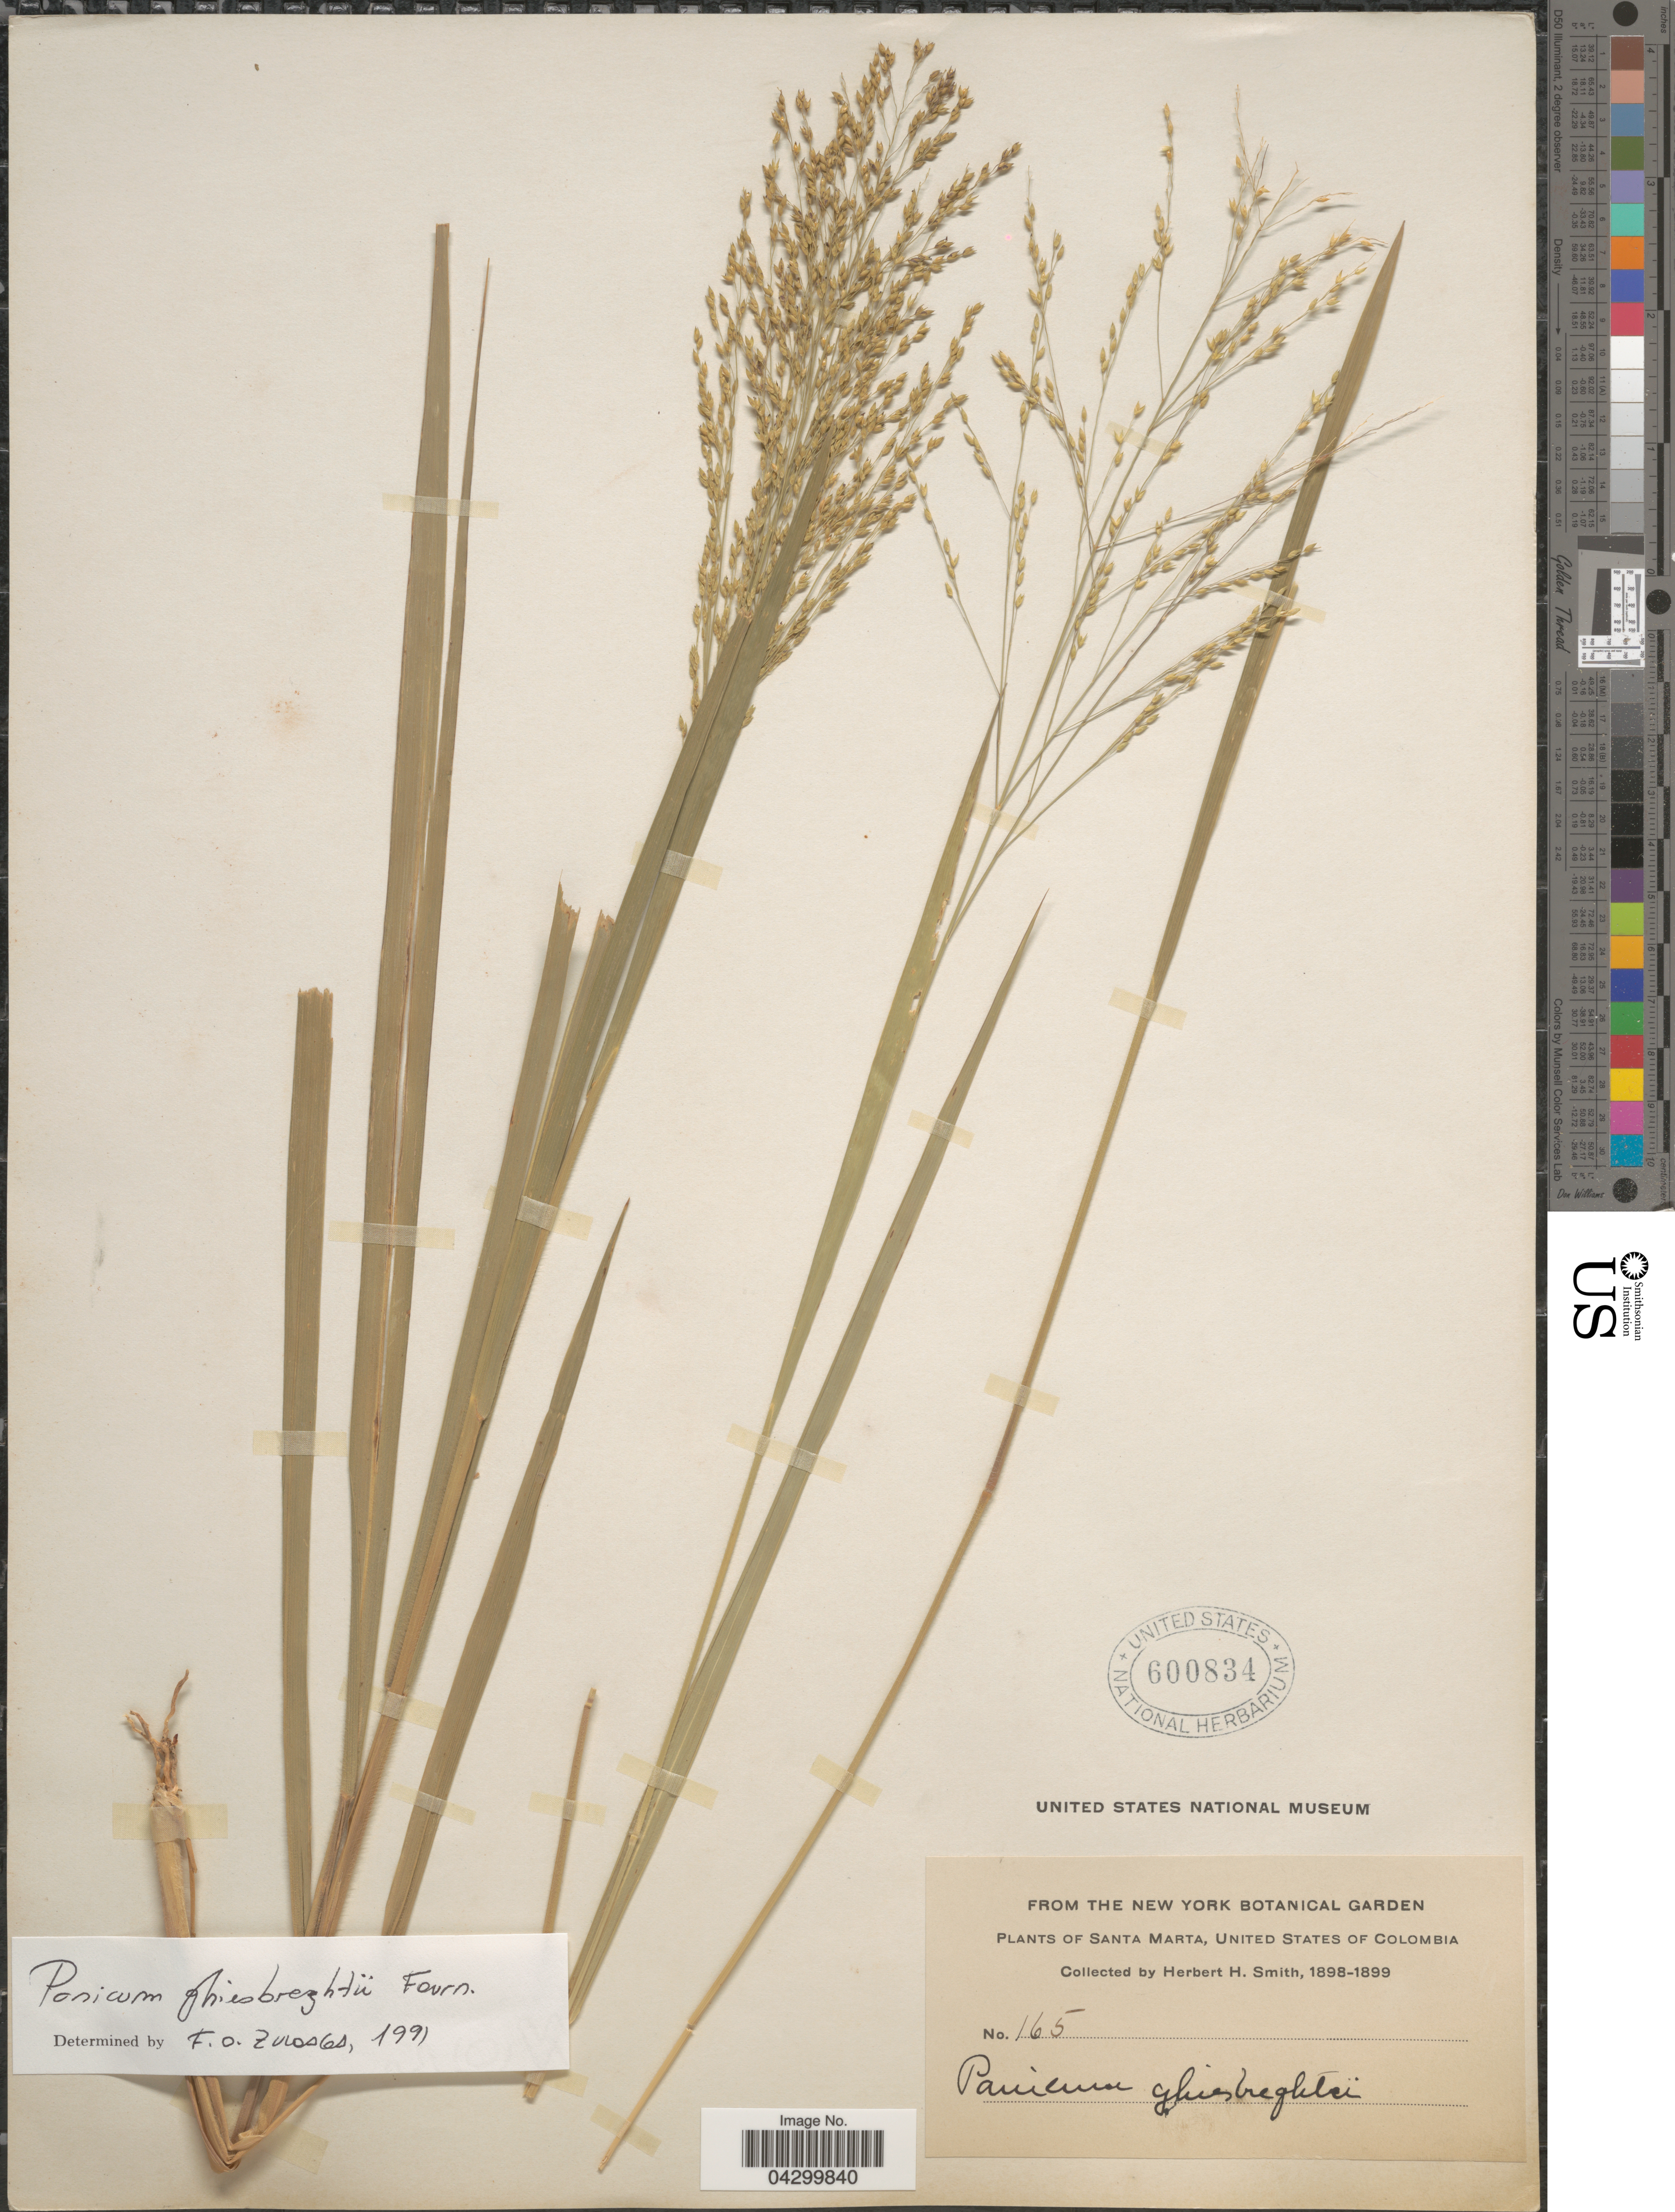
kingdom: Plantae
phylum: Tracheophyta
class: Liliopsida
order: Poales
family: Poaceae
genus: Panicum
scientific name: Panicum ghiesbreghtii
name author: E. Fourn.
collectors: Herbert H. Smith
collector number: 165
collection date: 1898/1899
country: Colombia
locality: Santa Marta, United States of Colombia.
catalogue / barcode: US 600834